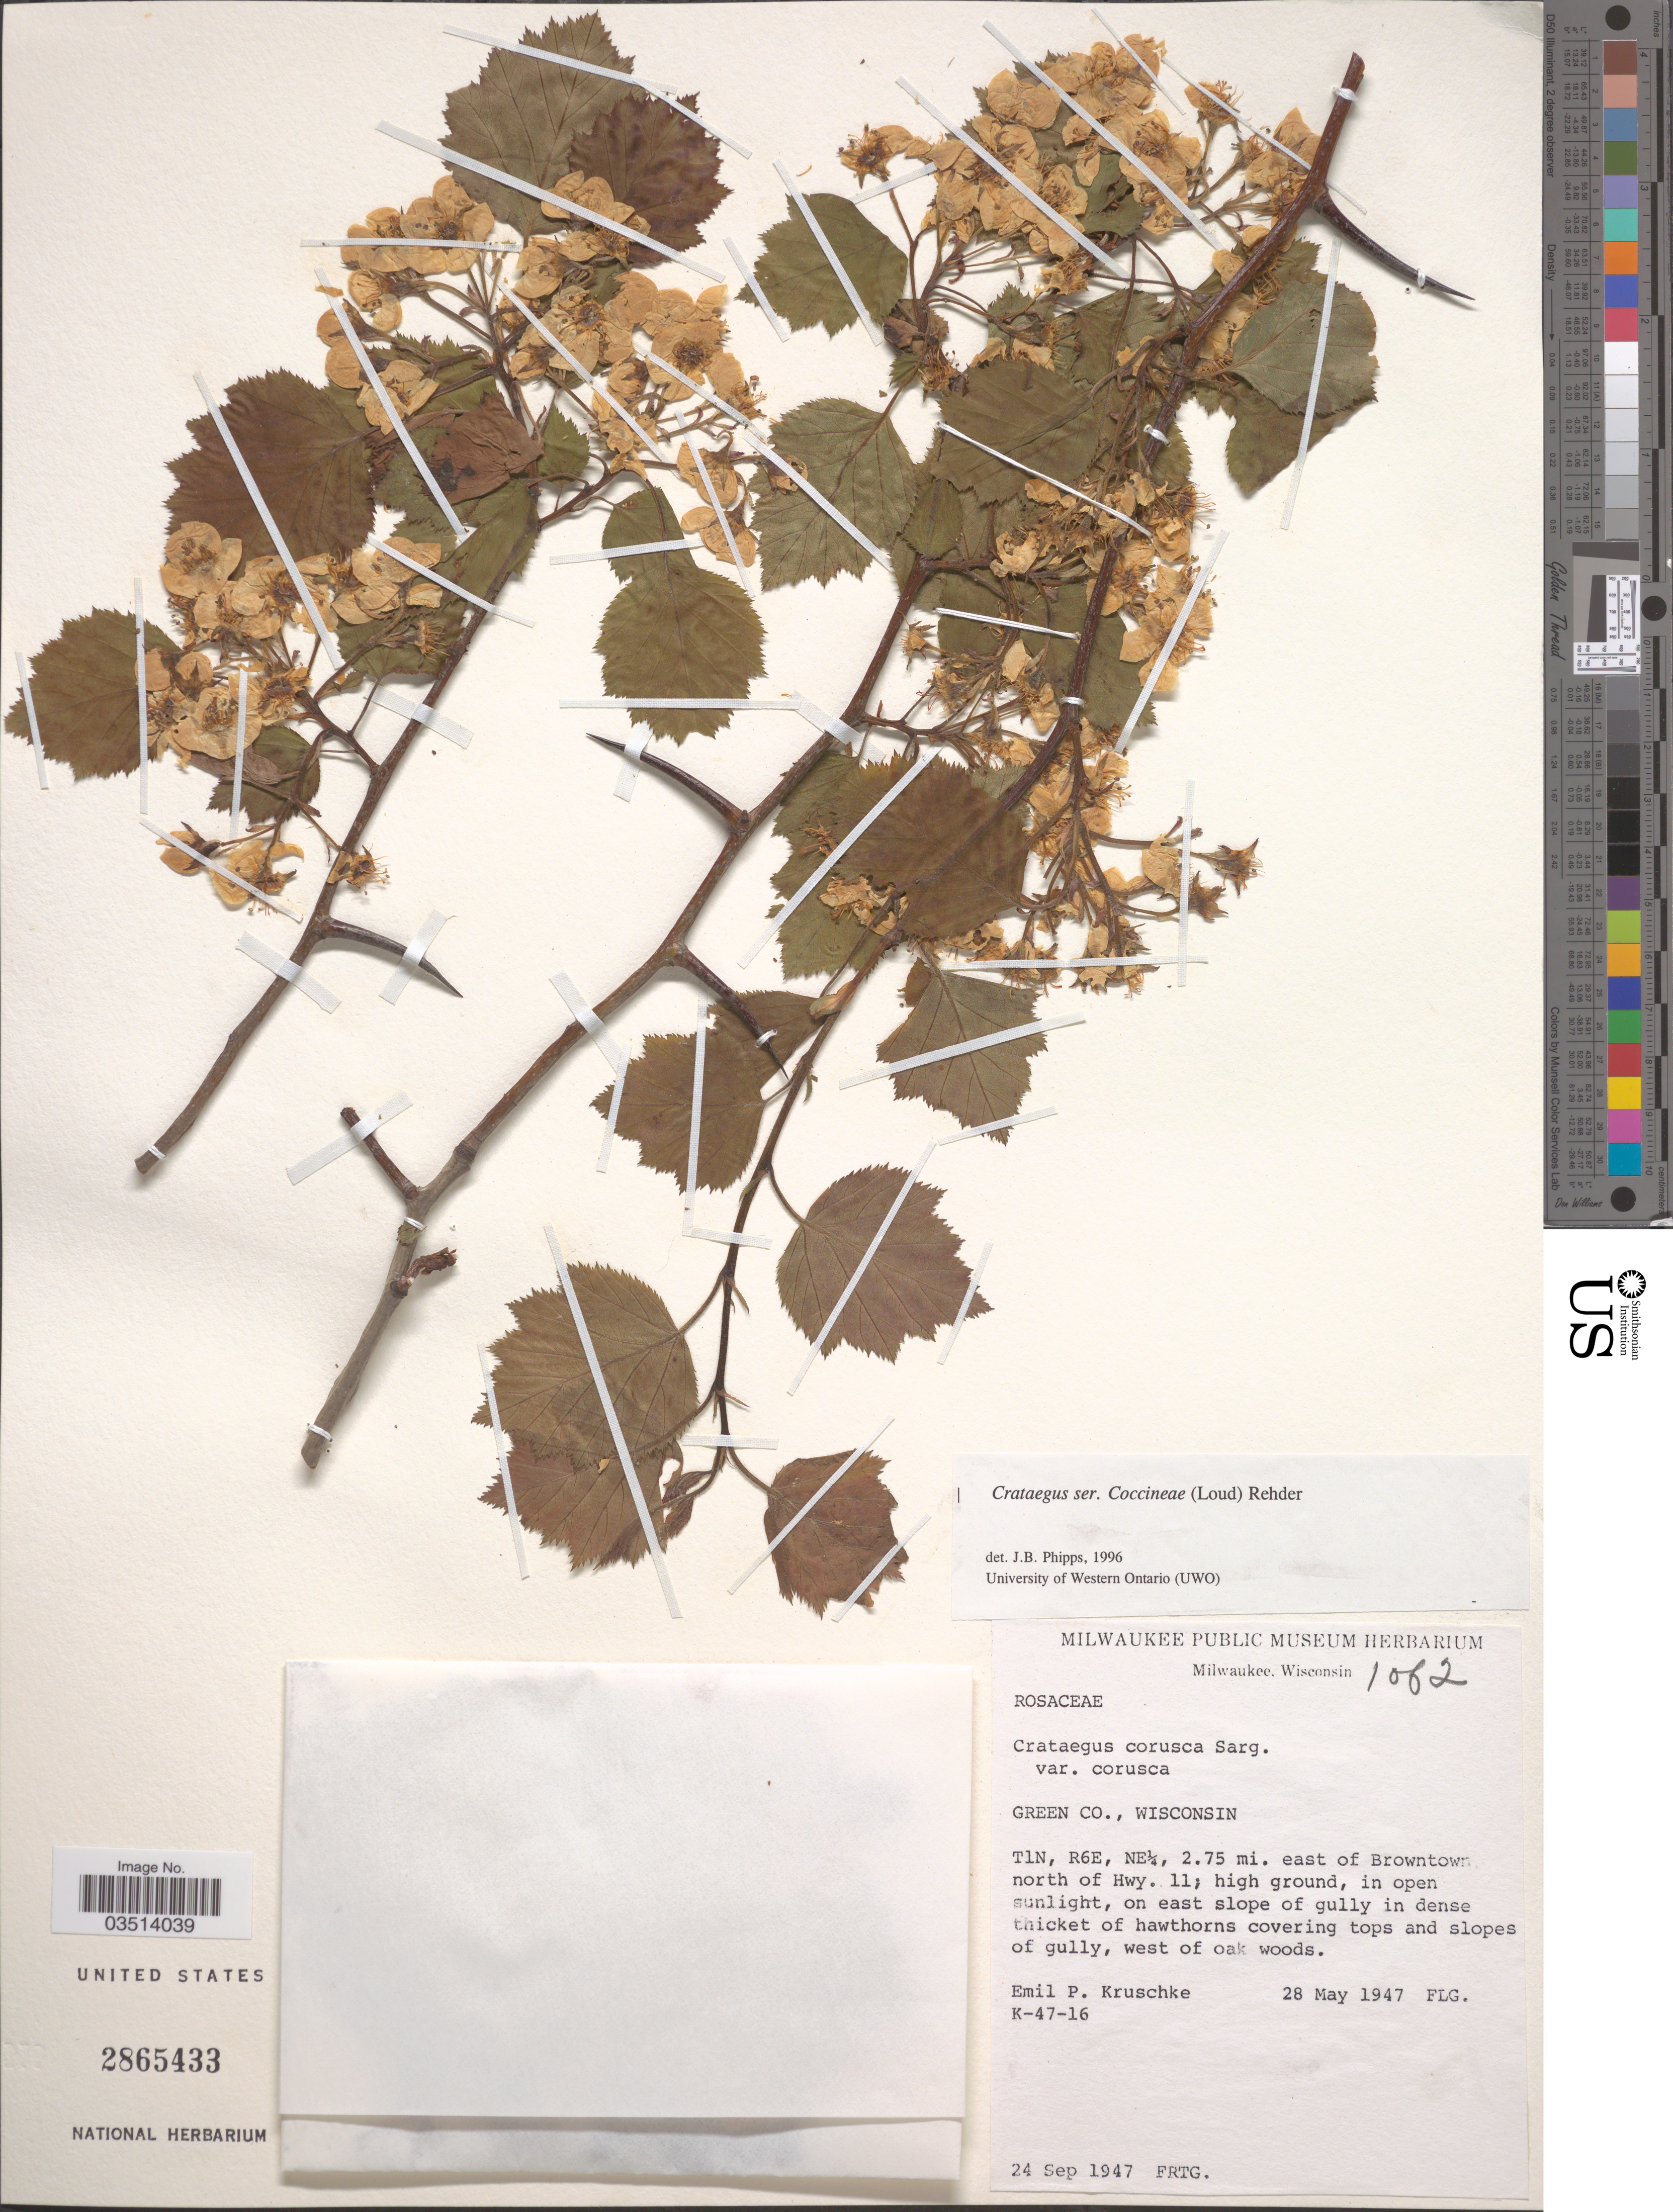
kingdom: Plantae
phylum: Tracheophyta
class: Magnoliopsida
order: Rosales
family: Rosaceae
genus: Crataegus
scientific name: Crataegus corusca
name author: Sarg.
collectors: E. Kruschke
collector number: K-47-16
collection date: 1947-05-28/1947-09-24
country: United States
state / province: Wisconsin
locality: Green Co. T1N, R6E, NE¼, 2.75 mi. east of Browntown north of Hwy. 11.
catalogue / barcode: US 2865433